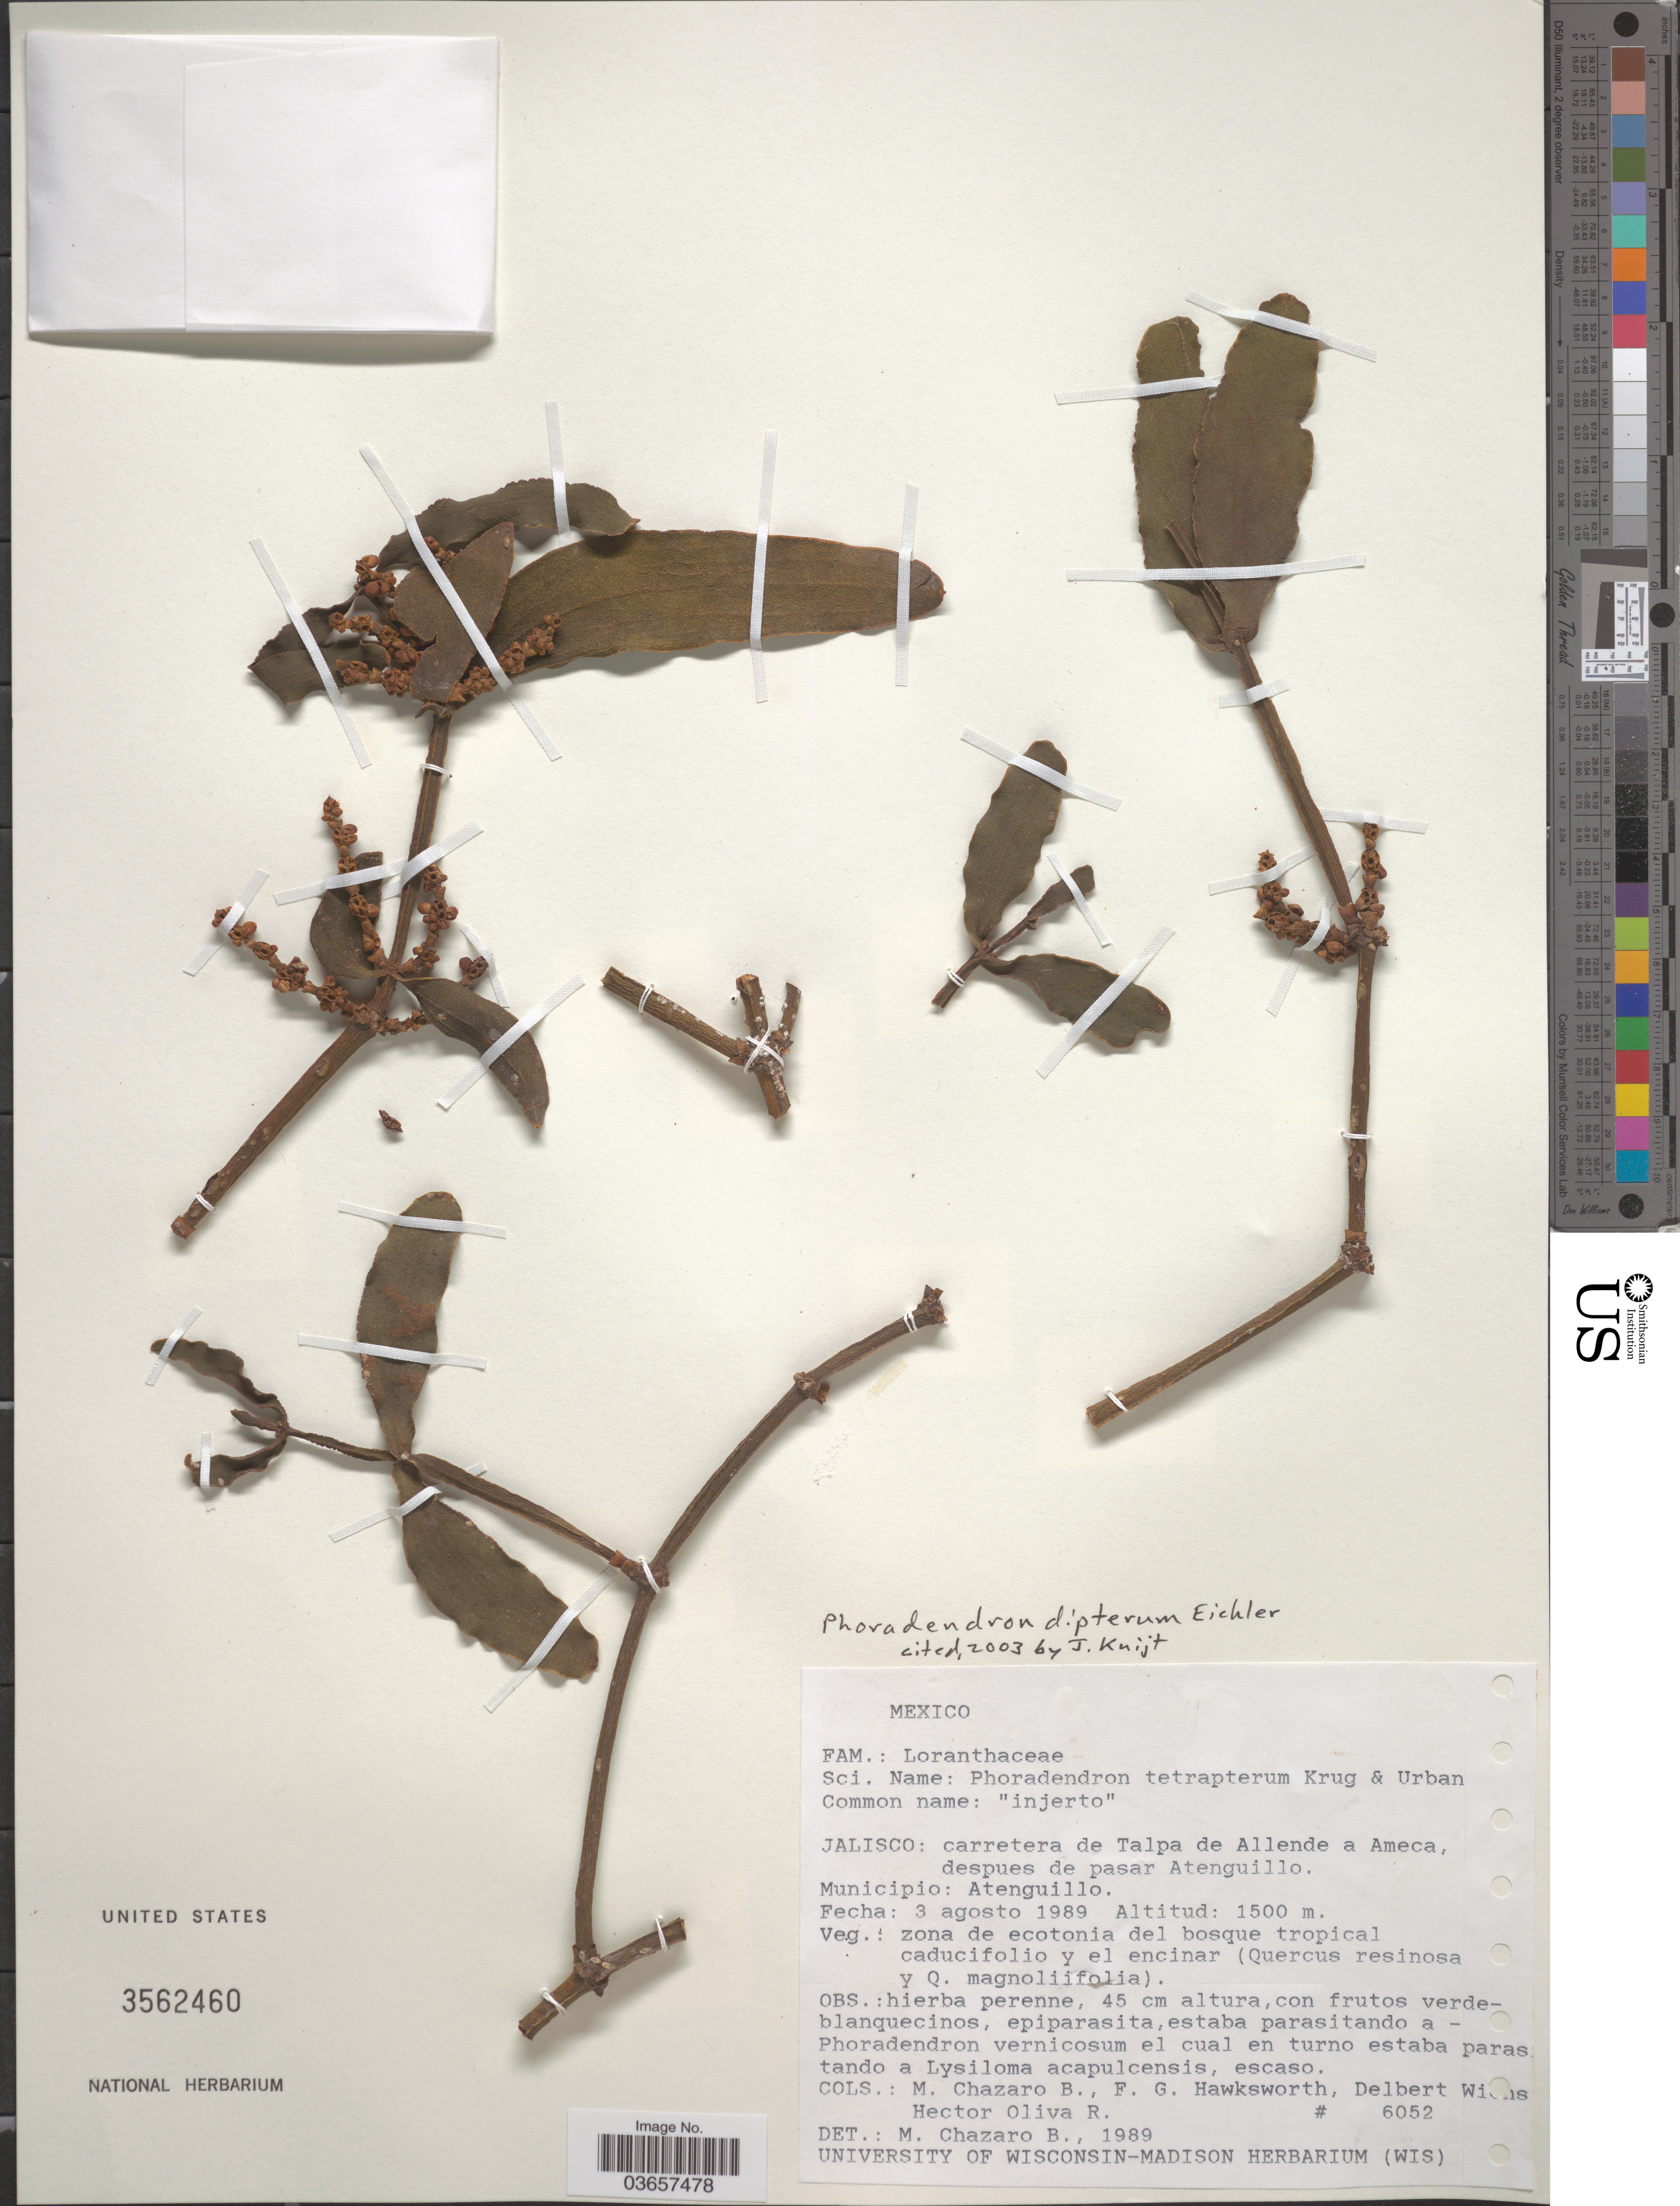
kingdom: Plantae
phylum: Tracheophyta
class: Magnoliopsida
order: Santalales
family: Viscaceae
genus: Phoradendron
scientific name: Phoradendron dipterum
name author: Eichler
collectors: M. Chazaro B., F. G. Hawksworth, D. Wiens & H. Oliva R.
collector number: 6052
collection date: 1989-08-03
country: Mexico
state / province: Jalisco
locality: Carretera de Talpa de Allende a Ameca, despues de pasar Atenguillo. Municipio: Atenguillo.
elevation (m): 1500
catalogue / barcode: US 3562460